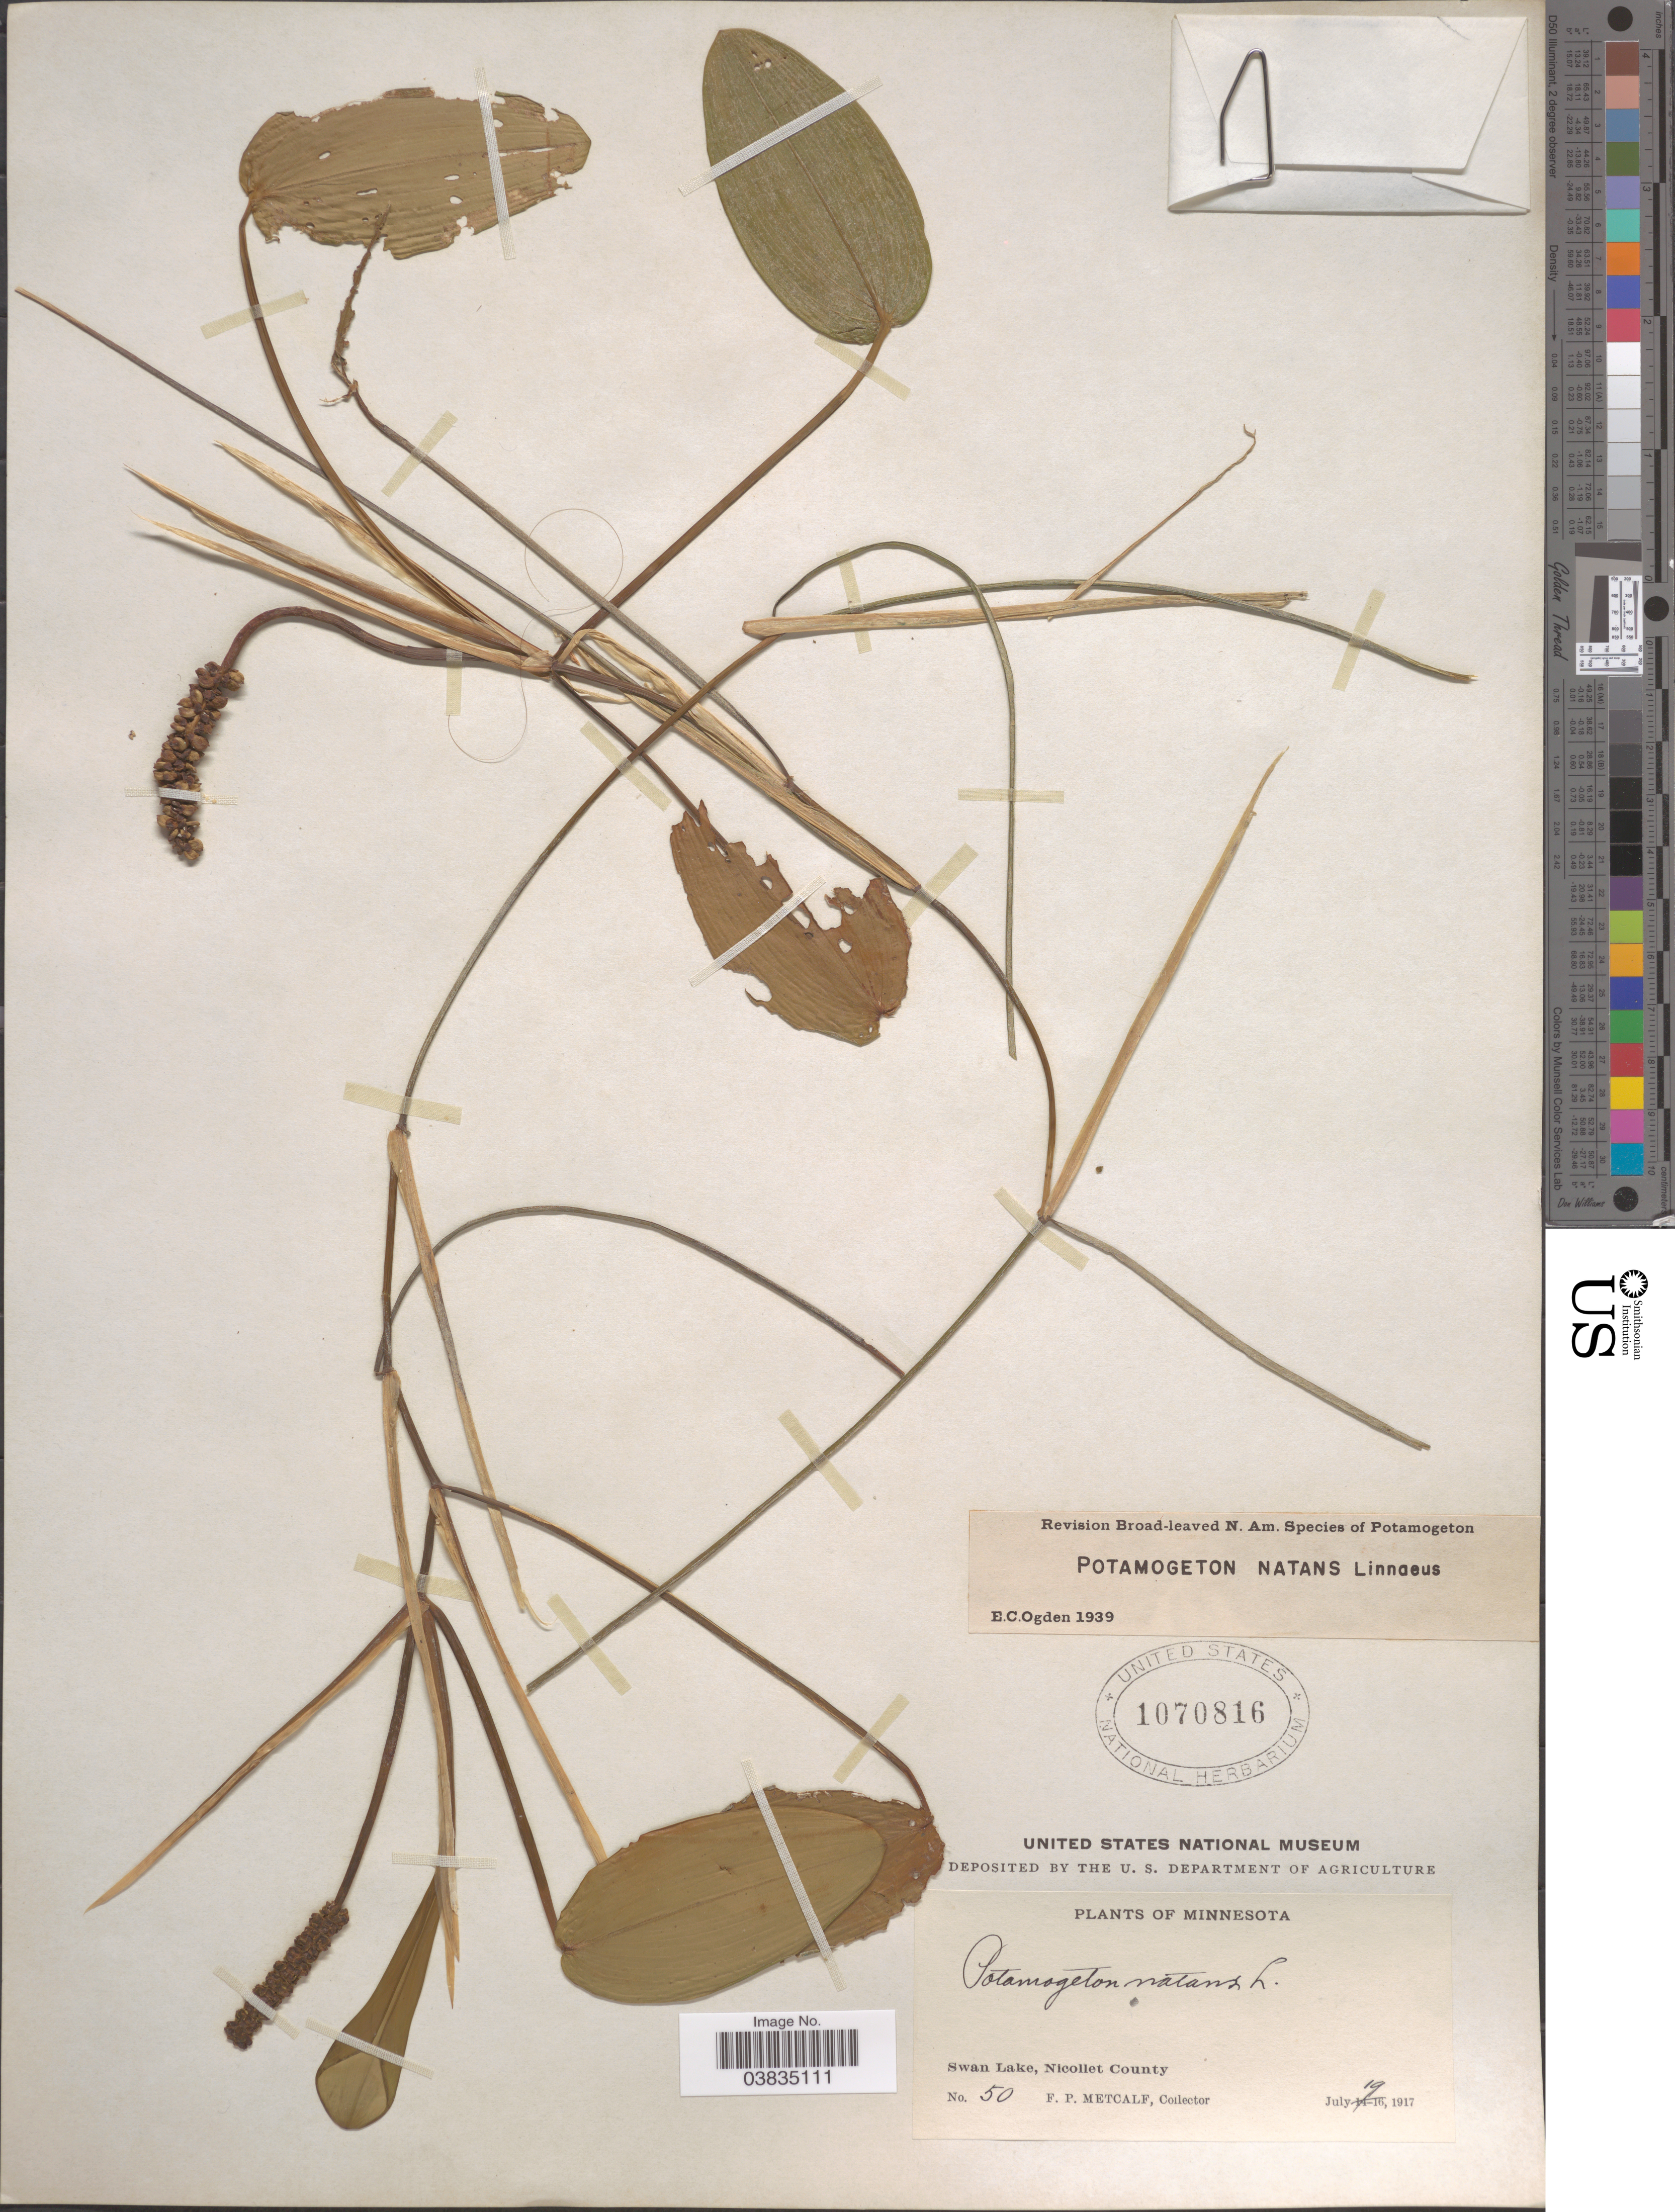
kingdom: Plantae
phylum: Tracheophyta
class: Liliopsida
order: Alismatales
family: Potamogetonaceae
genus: Potamogeton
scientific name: Potamogeton natans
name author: L.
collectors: F. Metcalf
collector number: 50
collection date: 1917-07-19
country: United States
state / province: Minnesota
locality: Swan Lake, Nicollet County.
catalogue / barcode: US 1070816